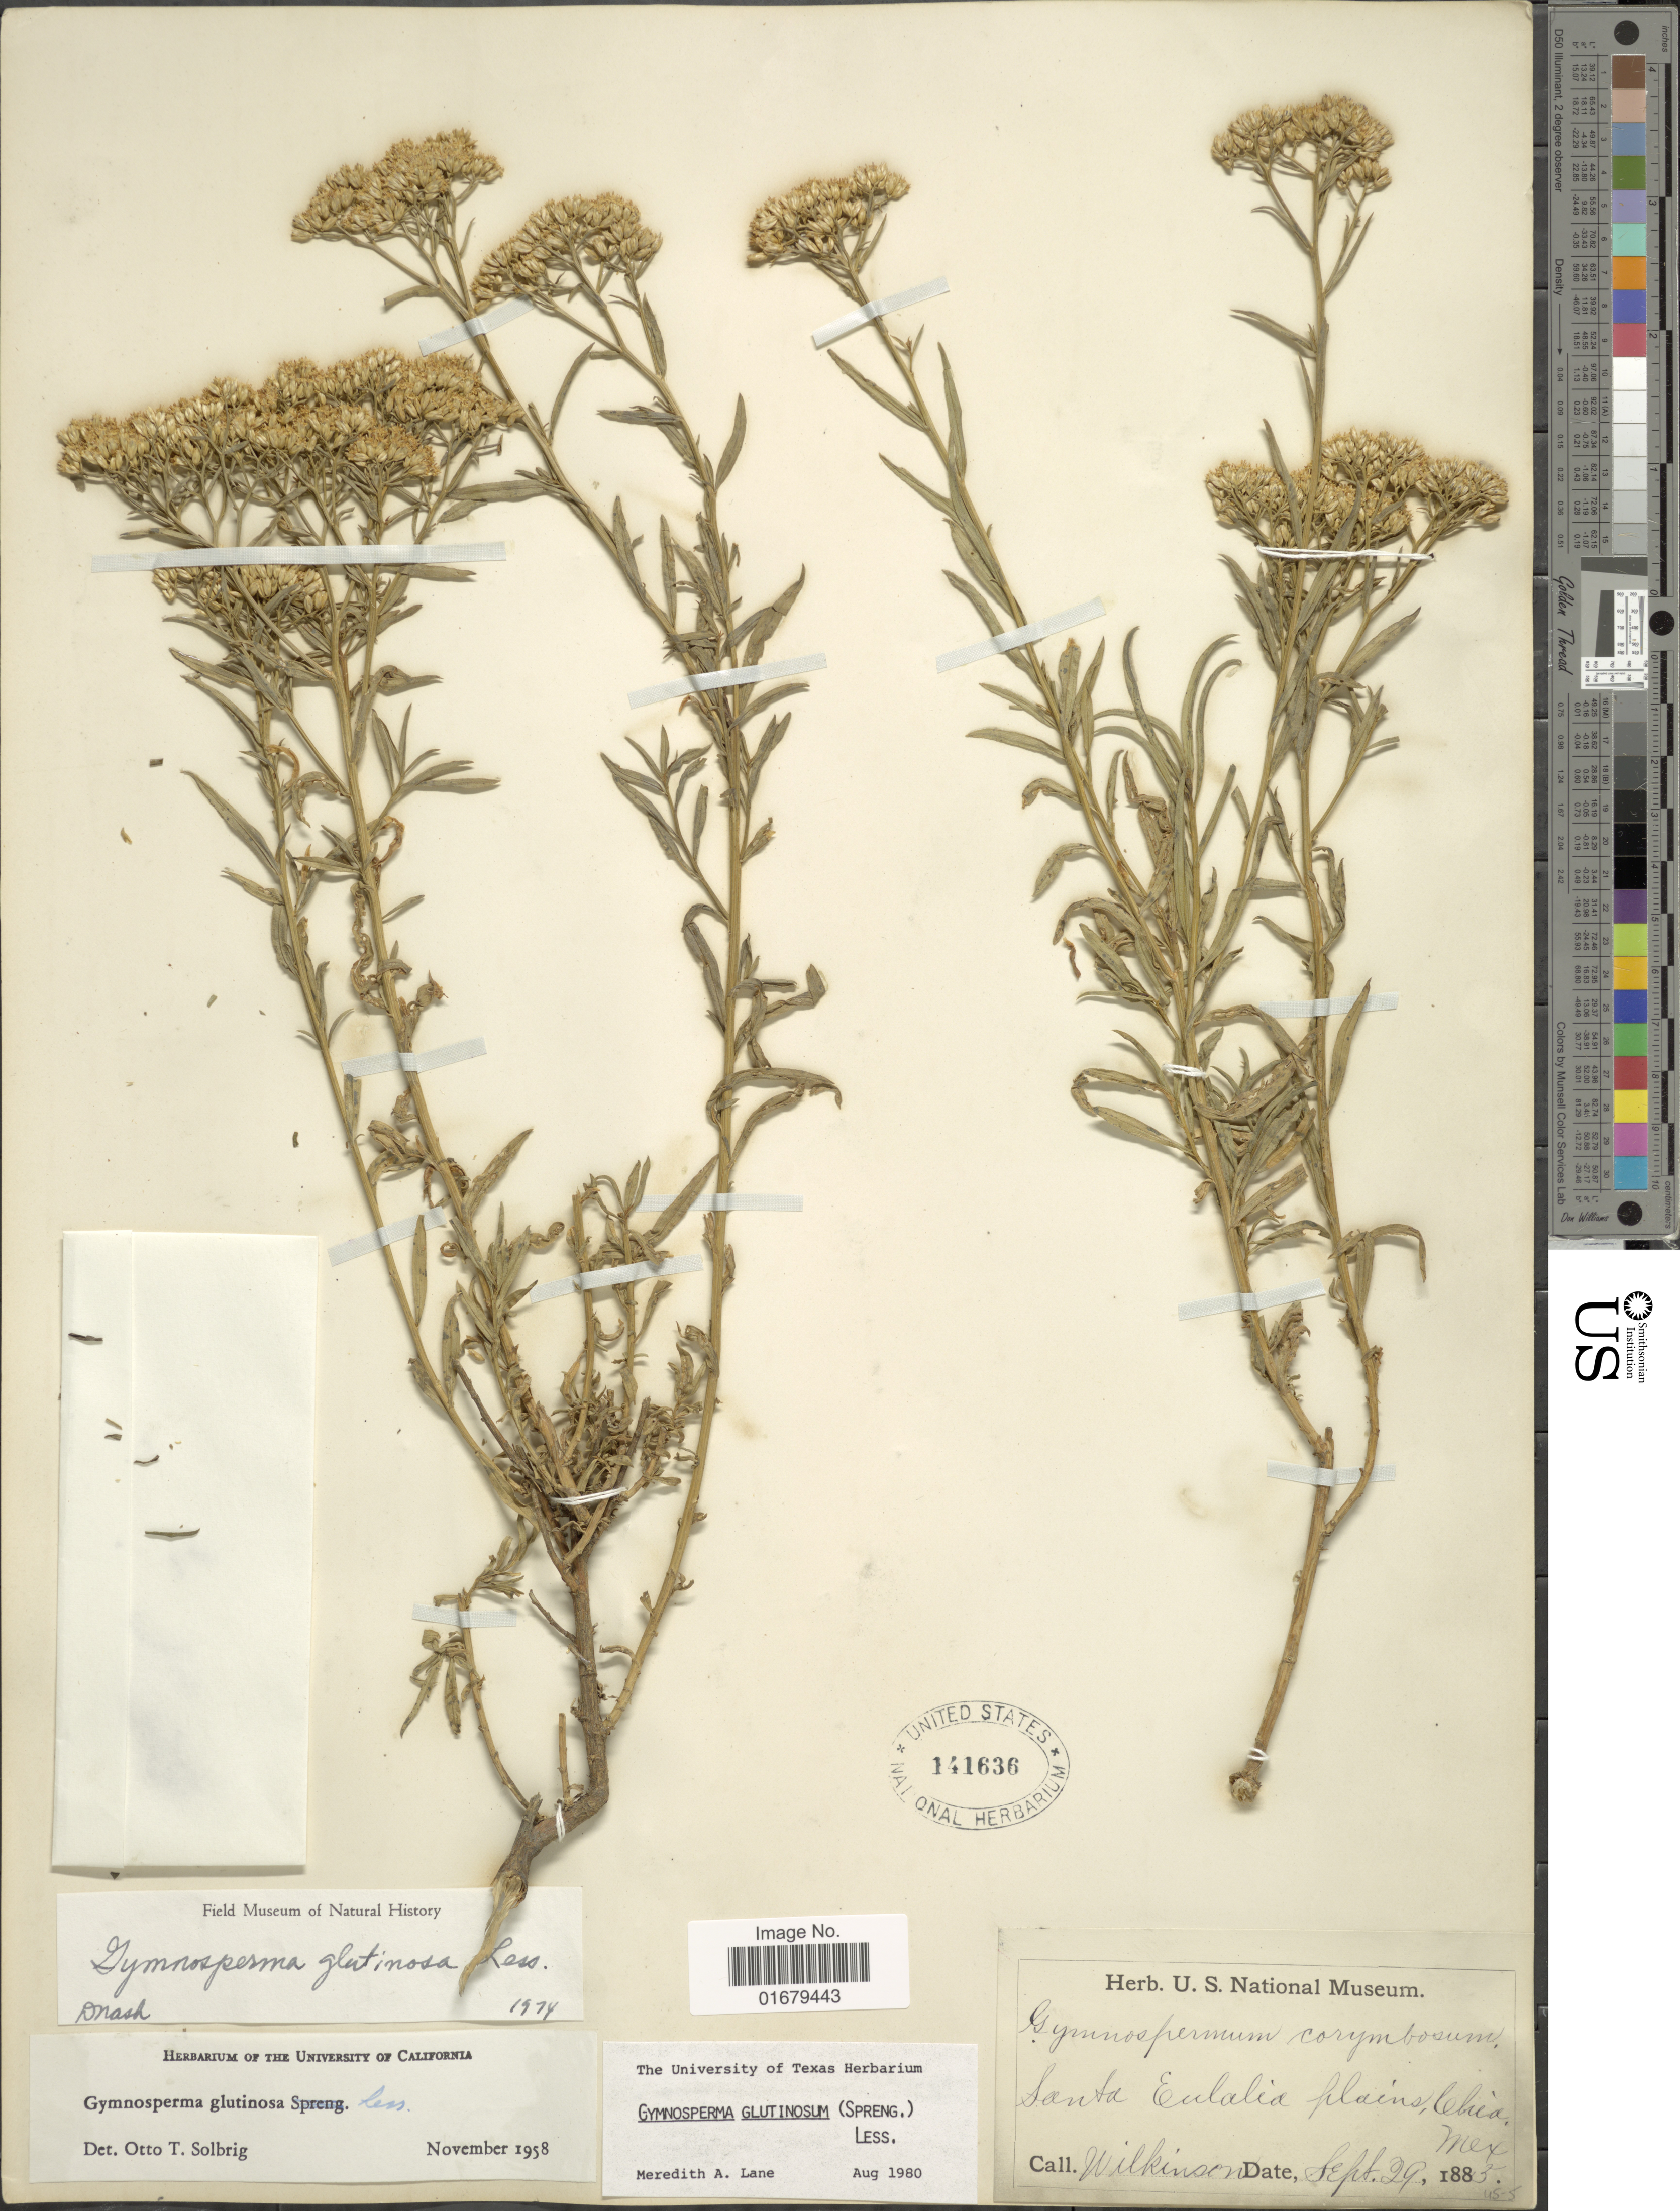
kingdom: Plantae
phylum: Tracheophyta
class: Magnoliopsida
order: Asterales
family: Asteraceae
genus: Gymnosperma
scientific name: Gymnosperma glutinosum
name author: (Spreng.) Less.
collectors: Wilkinson, --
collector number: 455*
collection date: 1883-09-29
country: Mexico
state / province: Chiapas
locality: Santa Eulalia plains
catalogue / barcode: US 141636